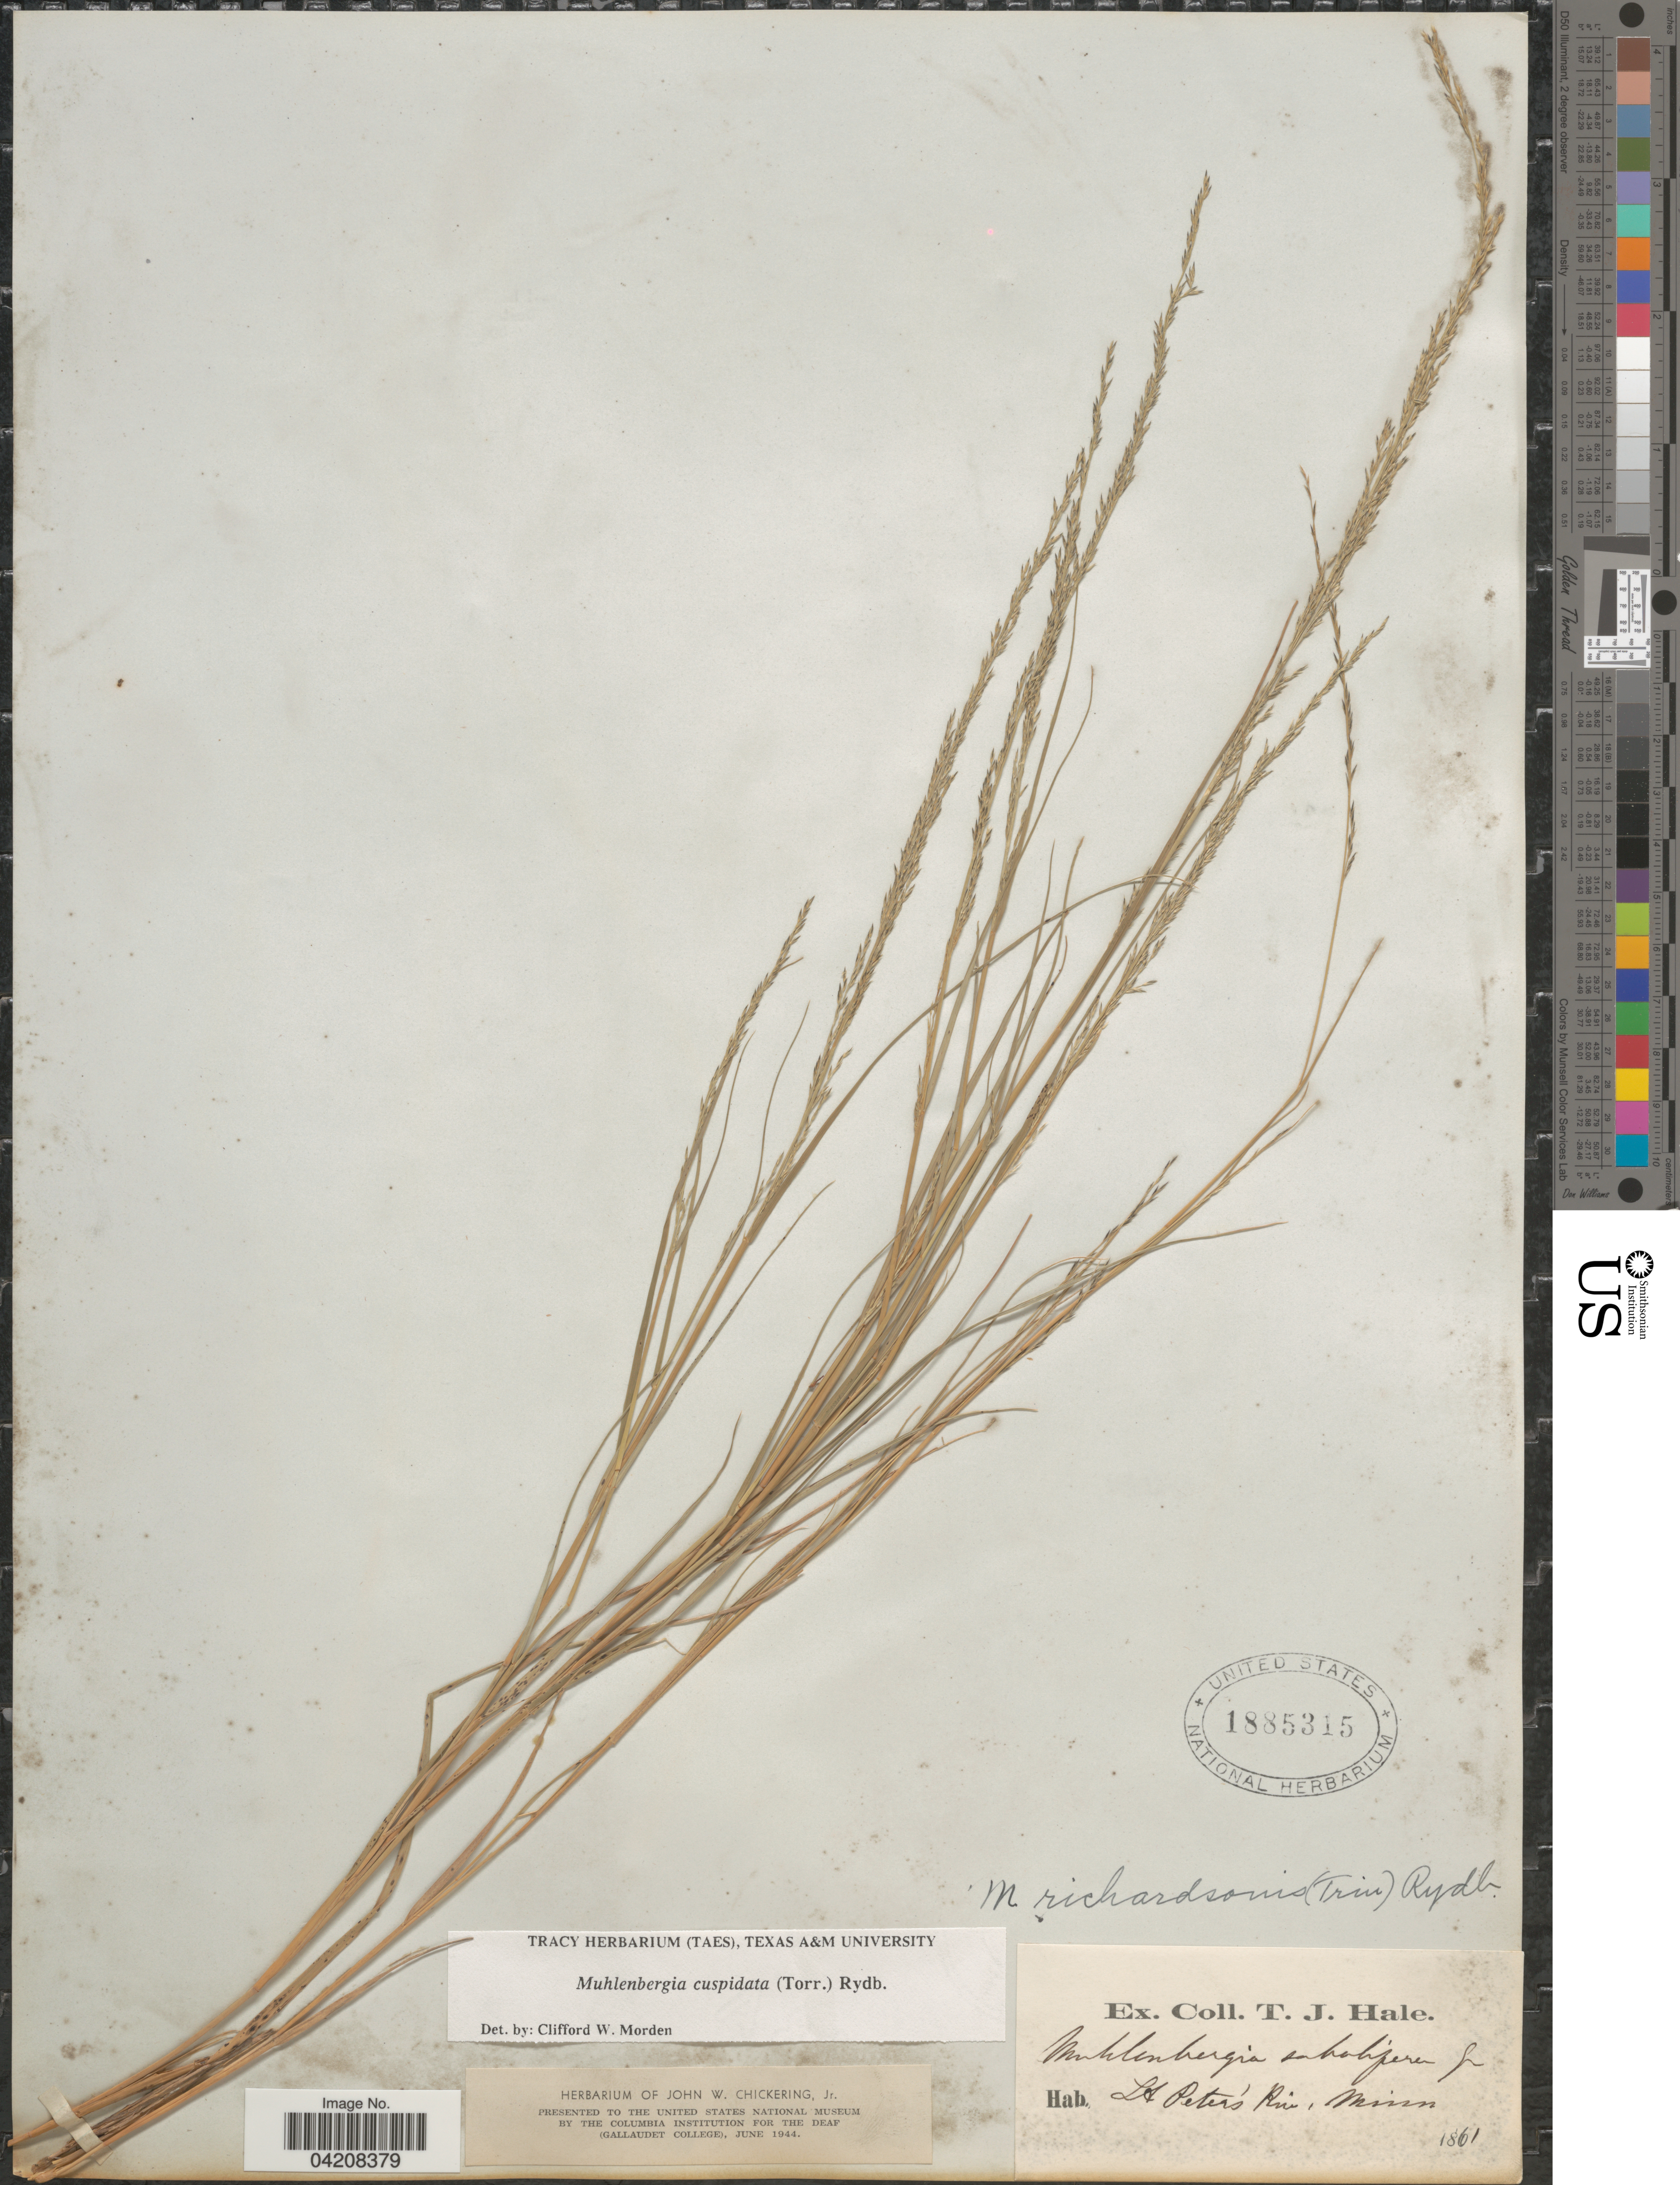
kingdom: Plantae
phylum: Tracheophyta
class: Liliopsida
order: Poales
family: Poaceae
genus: Muhlenbergia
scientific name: Muhlenbergia cuspidata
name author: (Torr. ex Hook.) Rydb.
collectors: T. Hale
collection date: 1861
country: United States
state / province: Minnesota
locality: St Peter's Riv.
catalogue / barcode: US 1885315